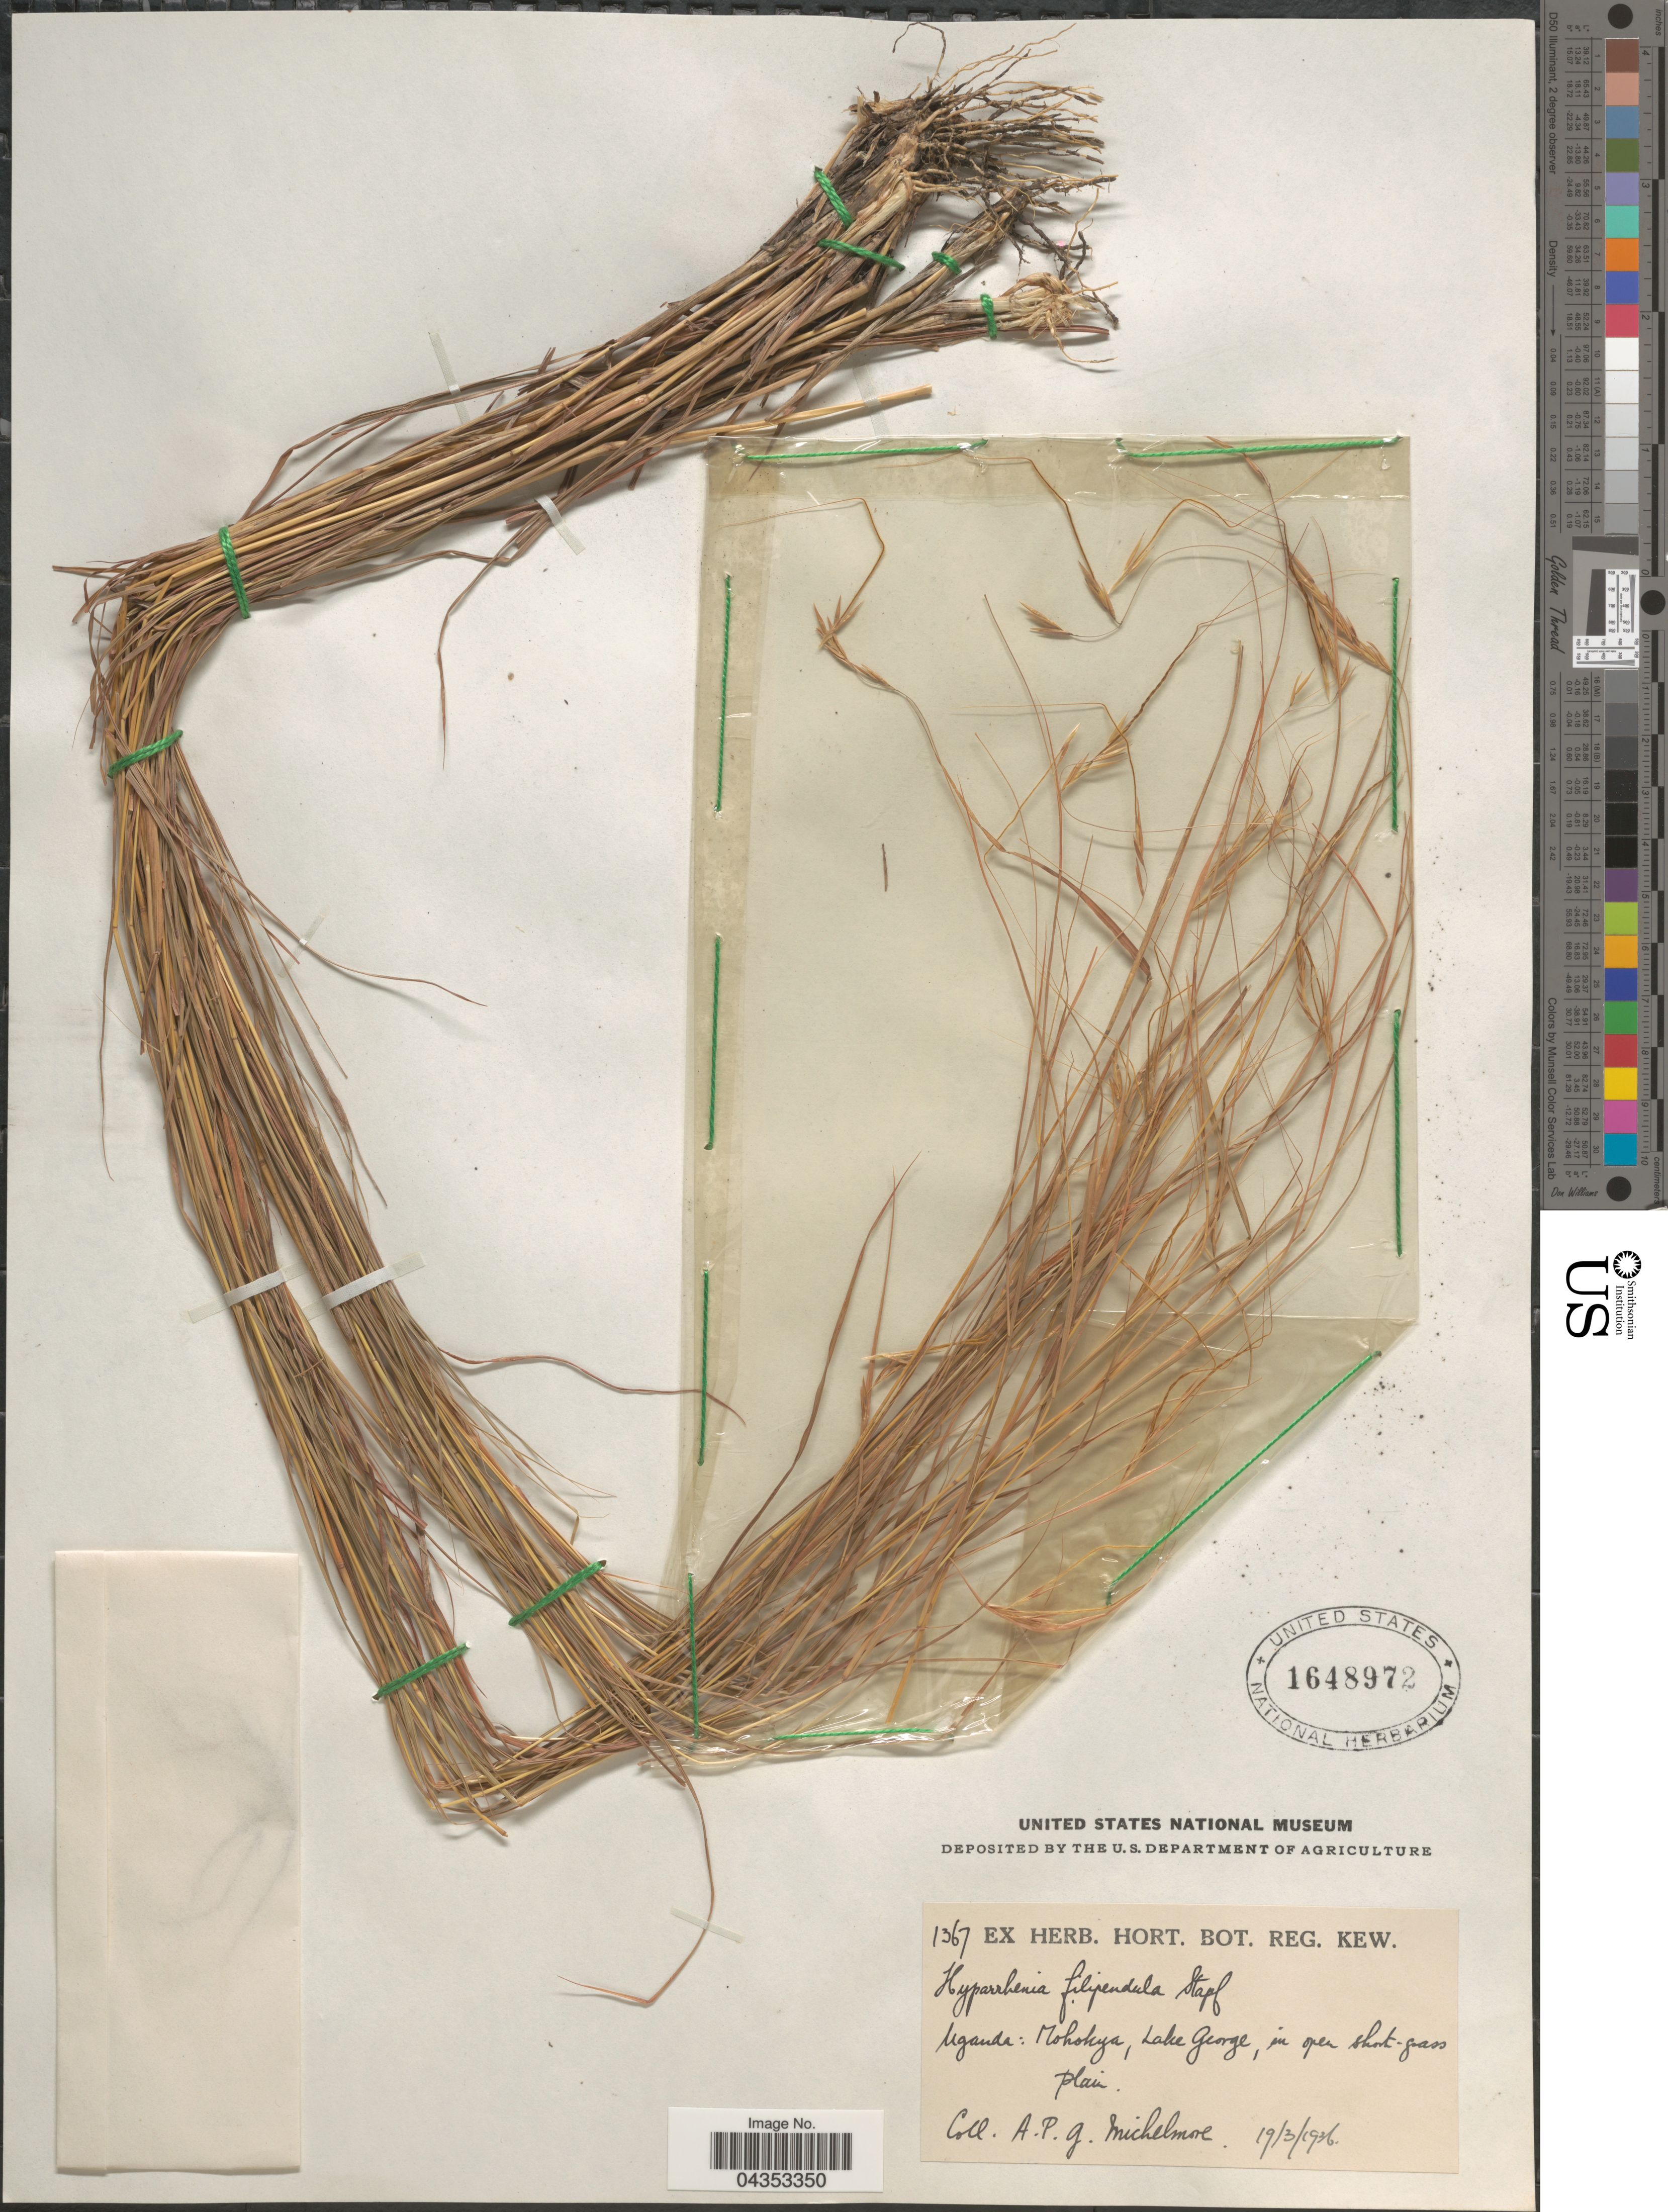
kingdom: Plantae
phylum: Tracheophyta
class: Liliopsida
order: Poales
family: Poaceae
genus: Hyparrhenia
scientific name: Hyparrhenia filipendula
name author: (Hochr.) Stapf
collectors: A. Michelmore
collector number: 1367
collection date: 1936-03-19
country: Uganda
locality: Mohokya, Lake George, in open short-grass plain.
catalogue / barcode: US 1648972